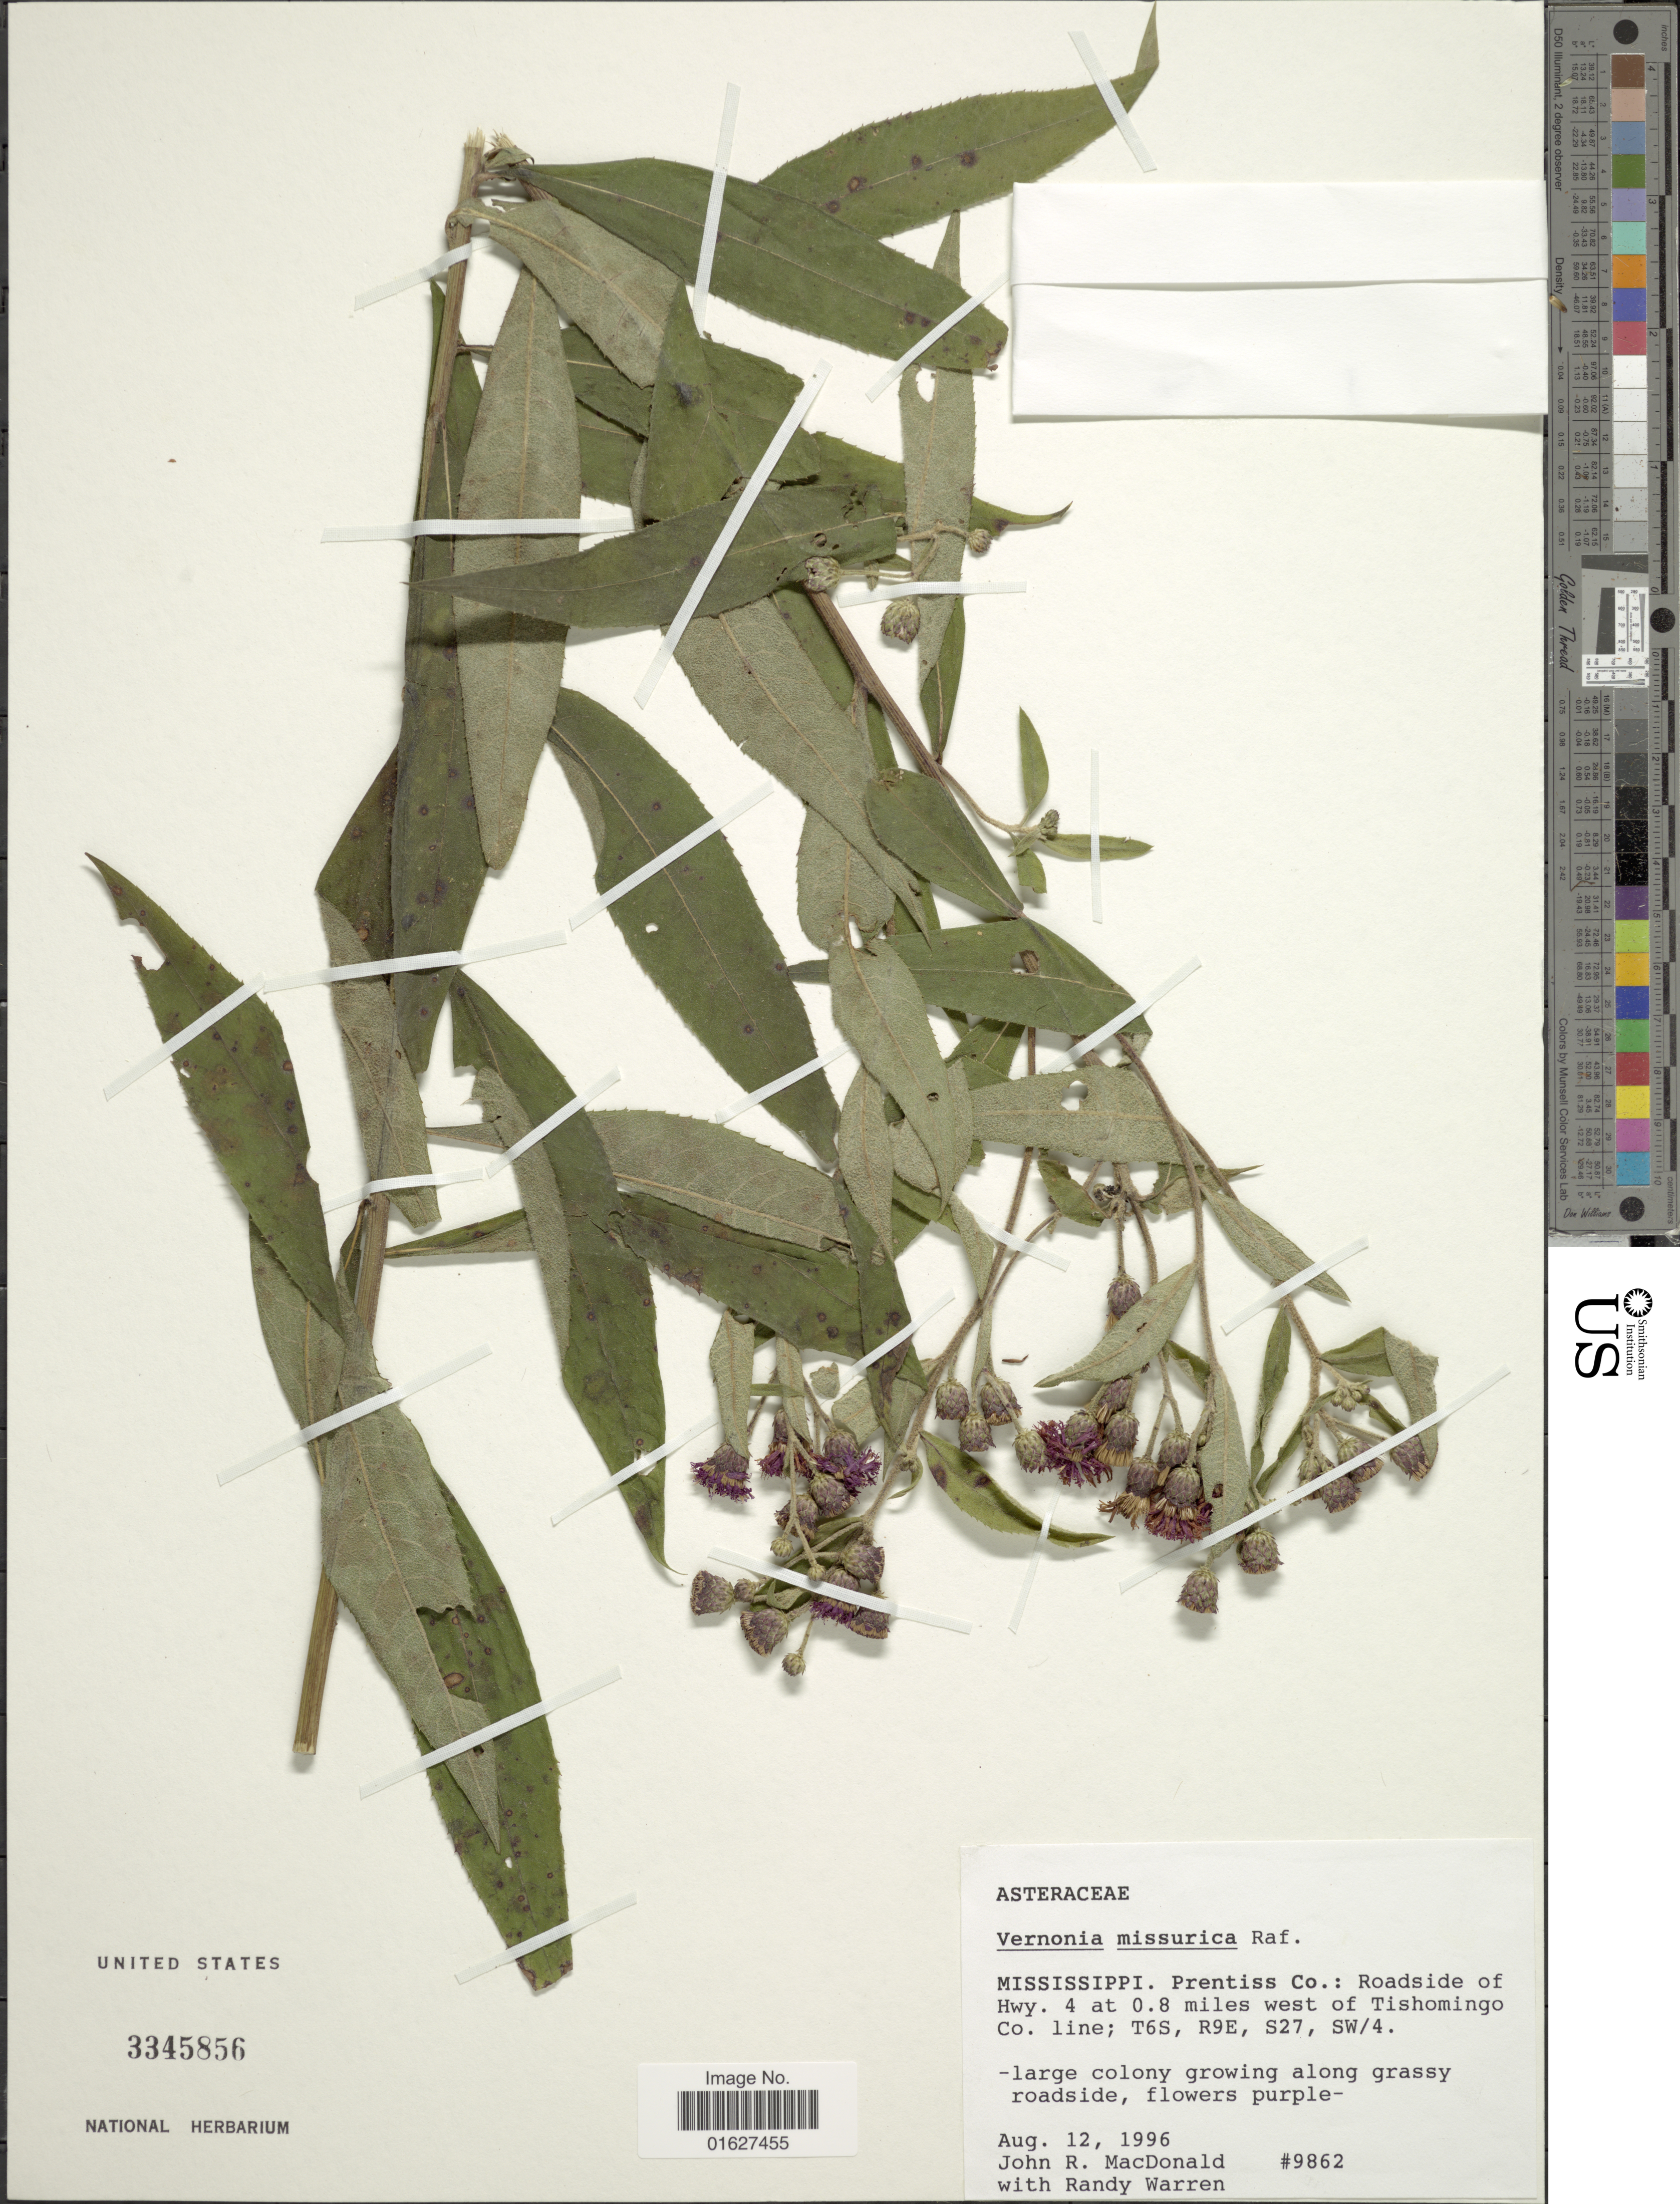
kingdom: Plantae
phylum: Tracheophyta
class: Magnoliopsida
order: Asterales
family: Asteraceae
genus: Vernonia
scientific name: Vernonia missurica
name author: Raf.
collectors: J. MacDonald & R. Warren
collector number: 9862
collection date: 1996-08-12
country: United States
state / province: Mississippi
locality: Mississippi. Prentiss Co.; Roadside of Hwy. 4 at 0.8 miles west of Tishomingo Co. line; T6S, R9E, S27, SW/4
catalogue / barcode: US 3345856